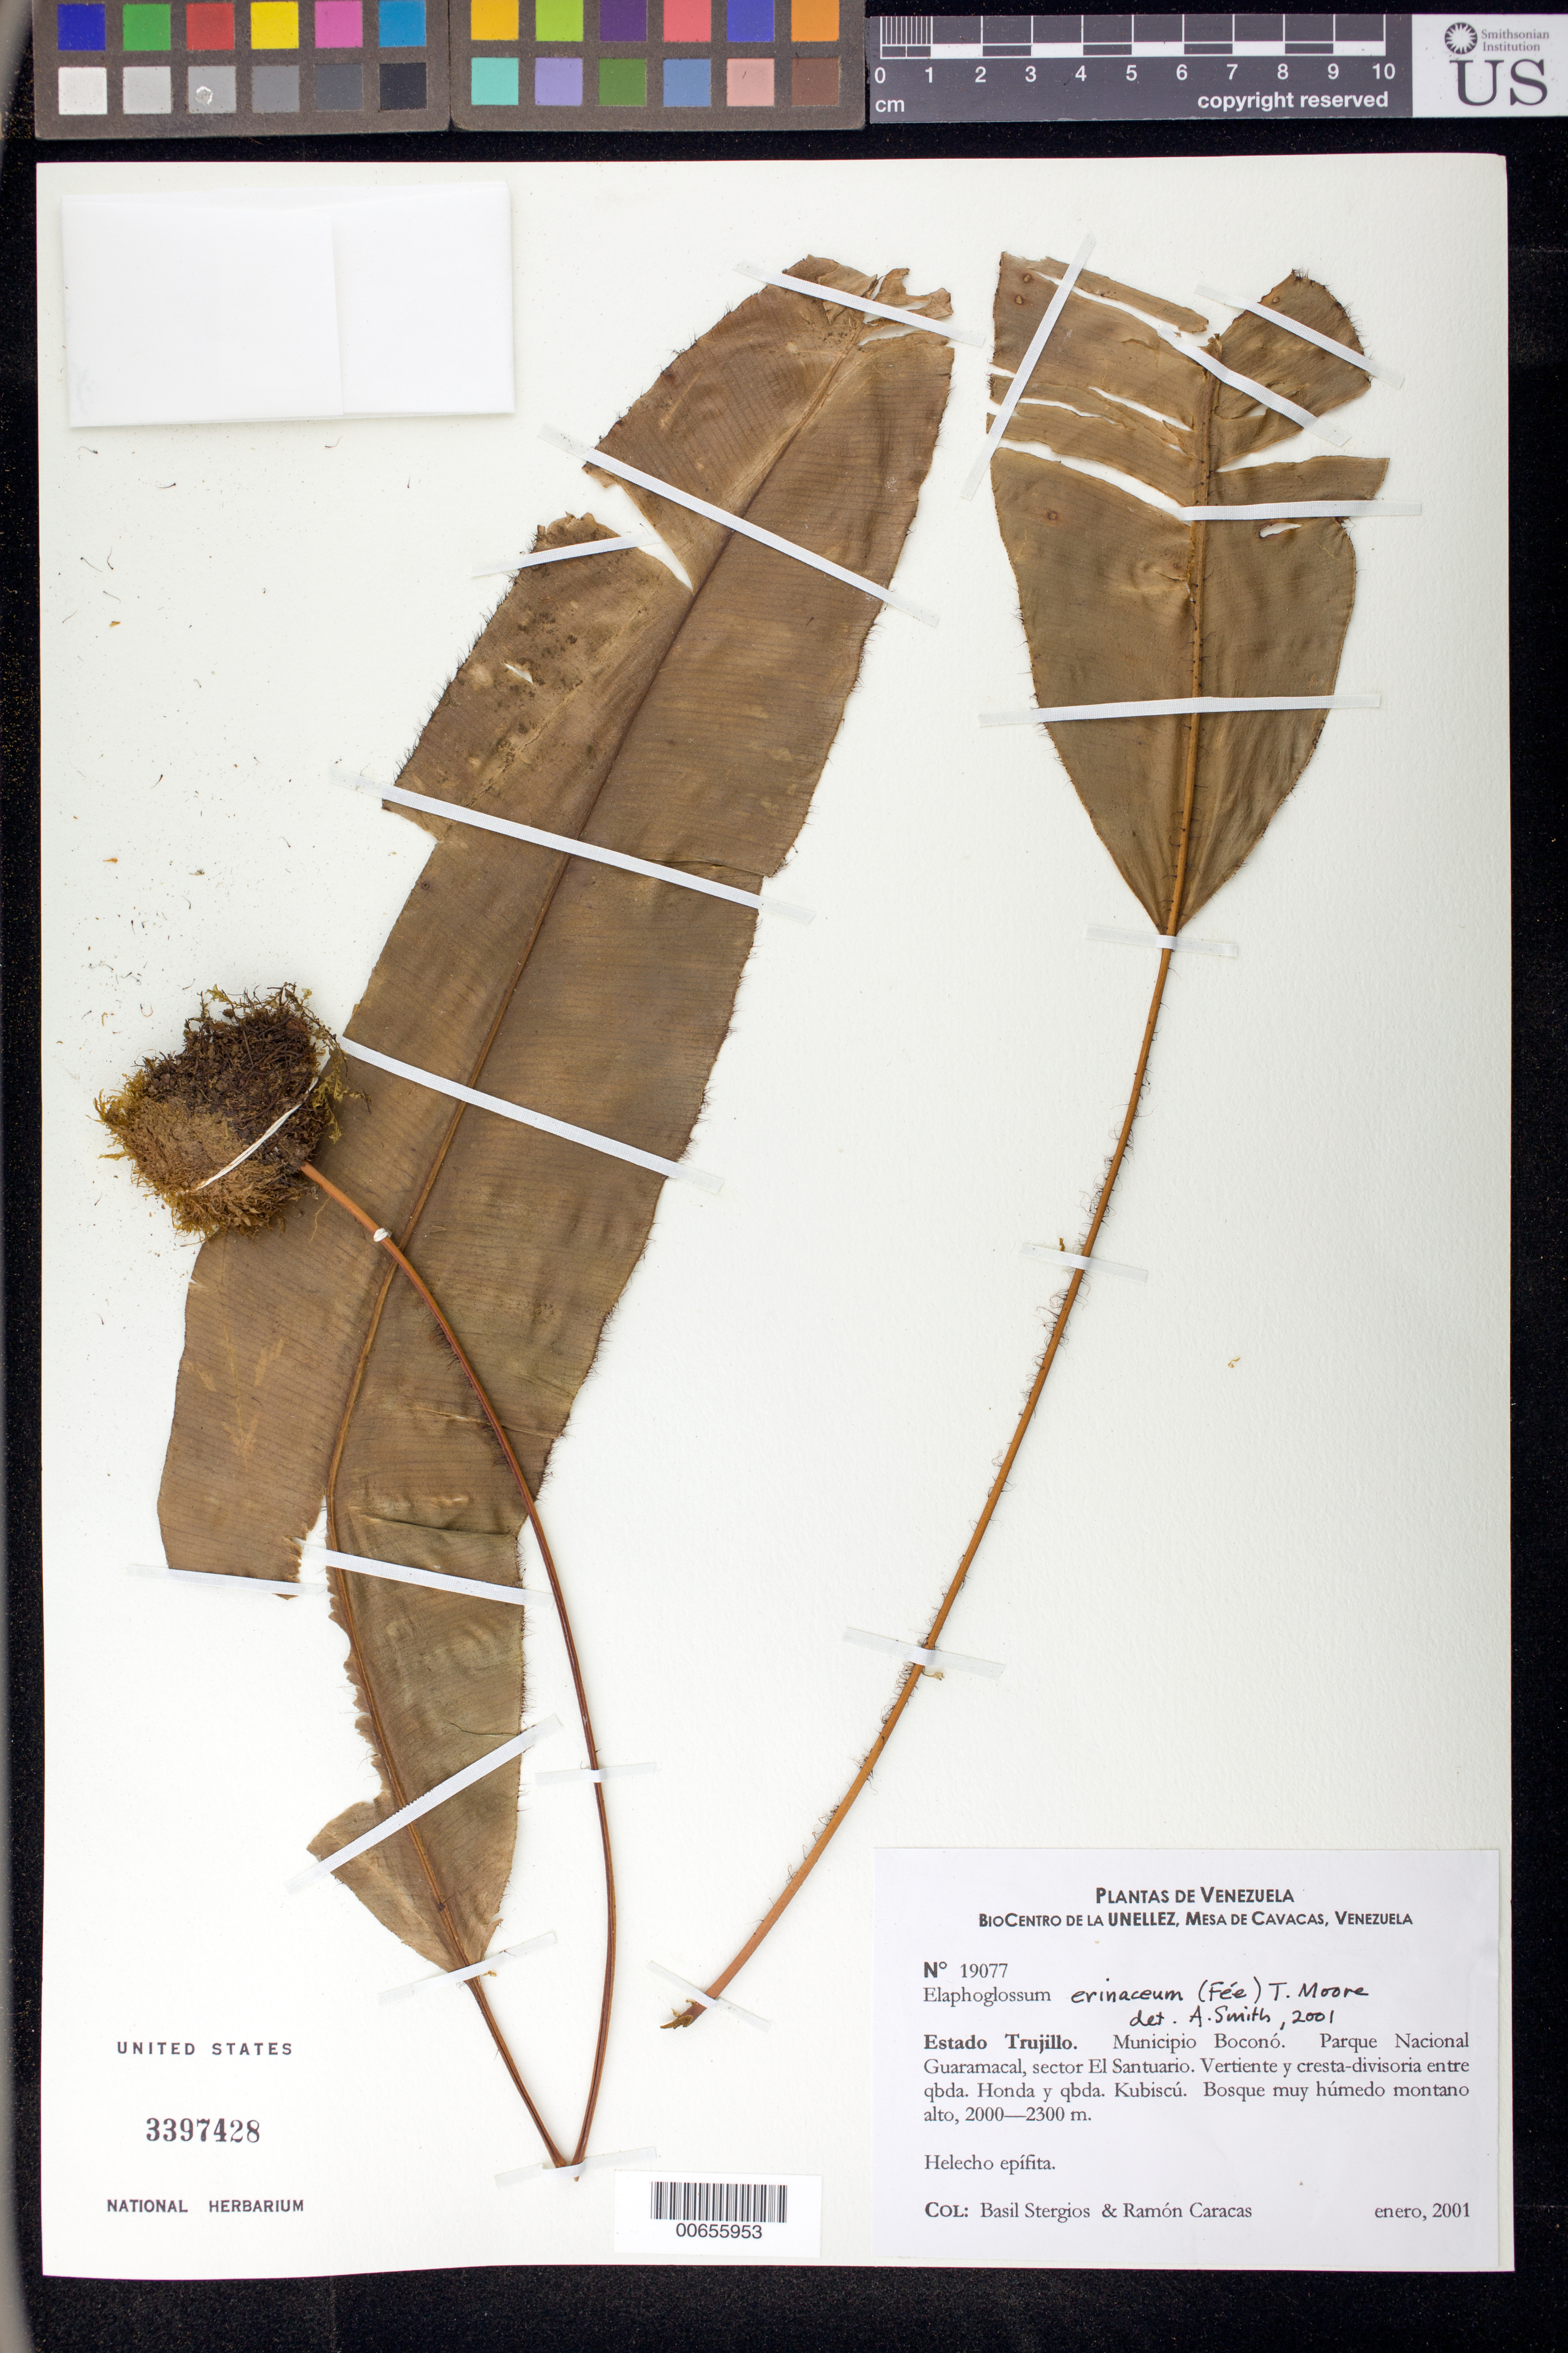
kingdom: Plantae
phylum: Tracheophyta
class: Polypodiopsida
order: Polypodiales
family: Dryopteridaceae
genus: Elaphoglossum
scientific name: Elaphoglossum erinaceum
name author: (Fée) T. Moore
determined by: Smith, Alan R., (UC)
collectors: B. G. Stergios & R. Caracas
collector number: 19077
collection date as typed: Jan 2001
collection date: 2001-01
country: Venezuela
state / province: Trujillo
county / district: Boconó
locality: Parque Nacional Guaramacal, sector El Santuario, vertiente y cresta-divisoria entre Quebrada Honda y Quebrada Kubiscú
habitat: Bosque muy húmedo montano alto.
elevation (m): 2000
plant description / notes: PORT, UC, US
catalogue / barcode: US 3397428